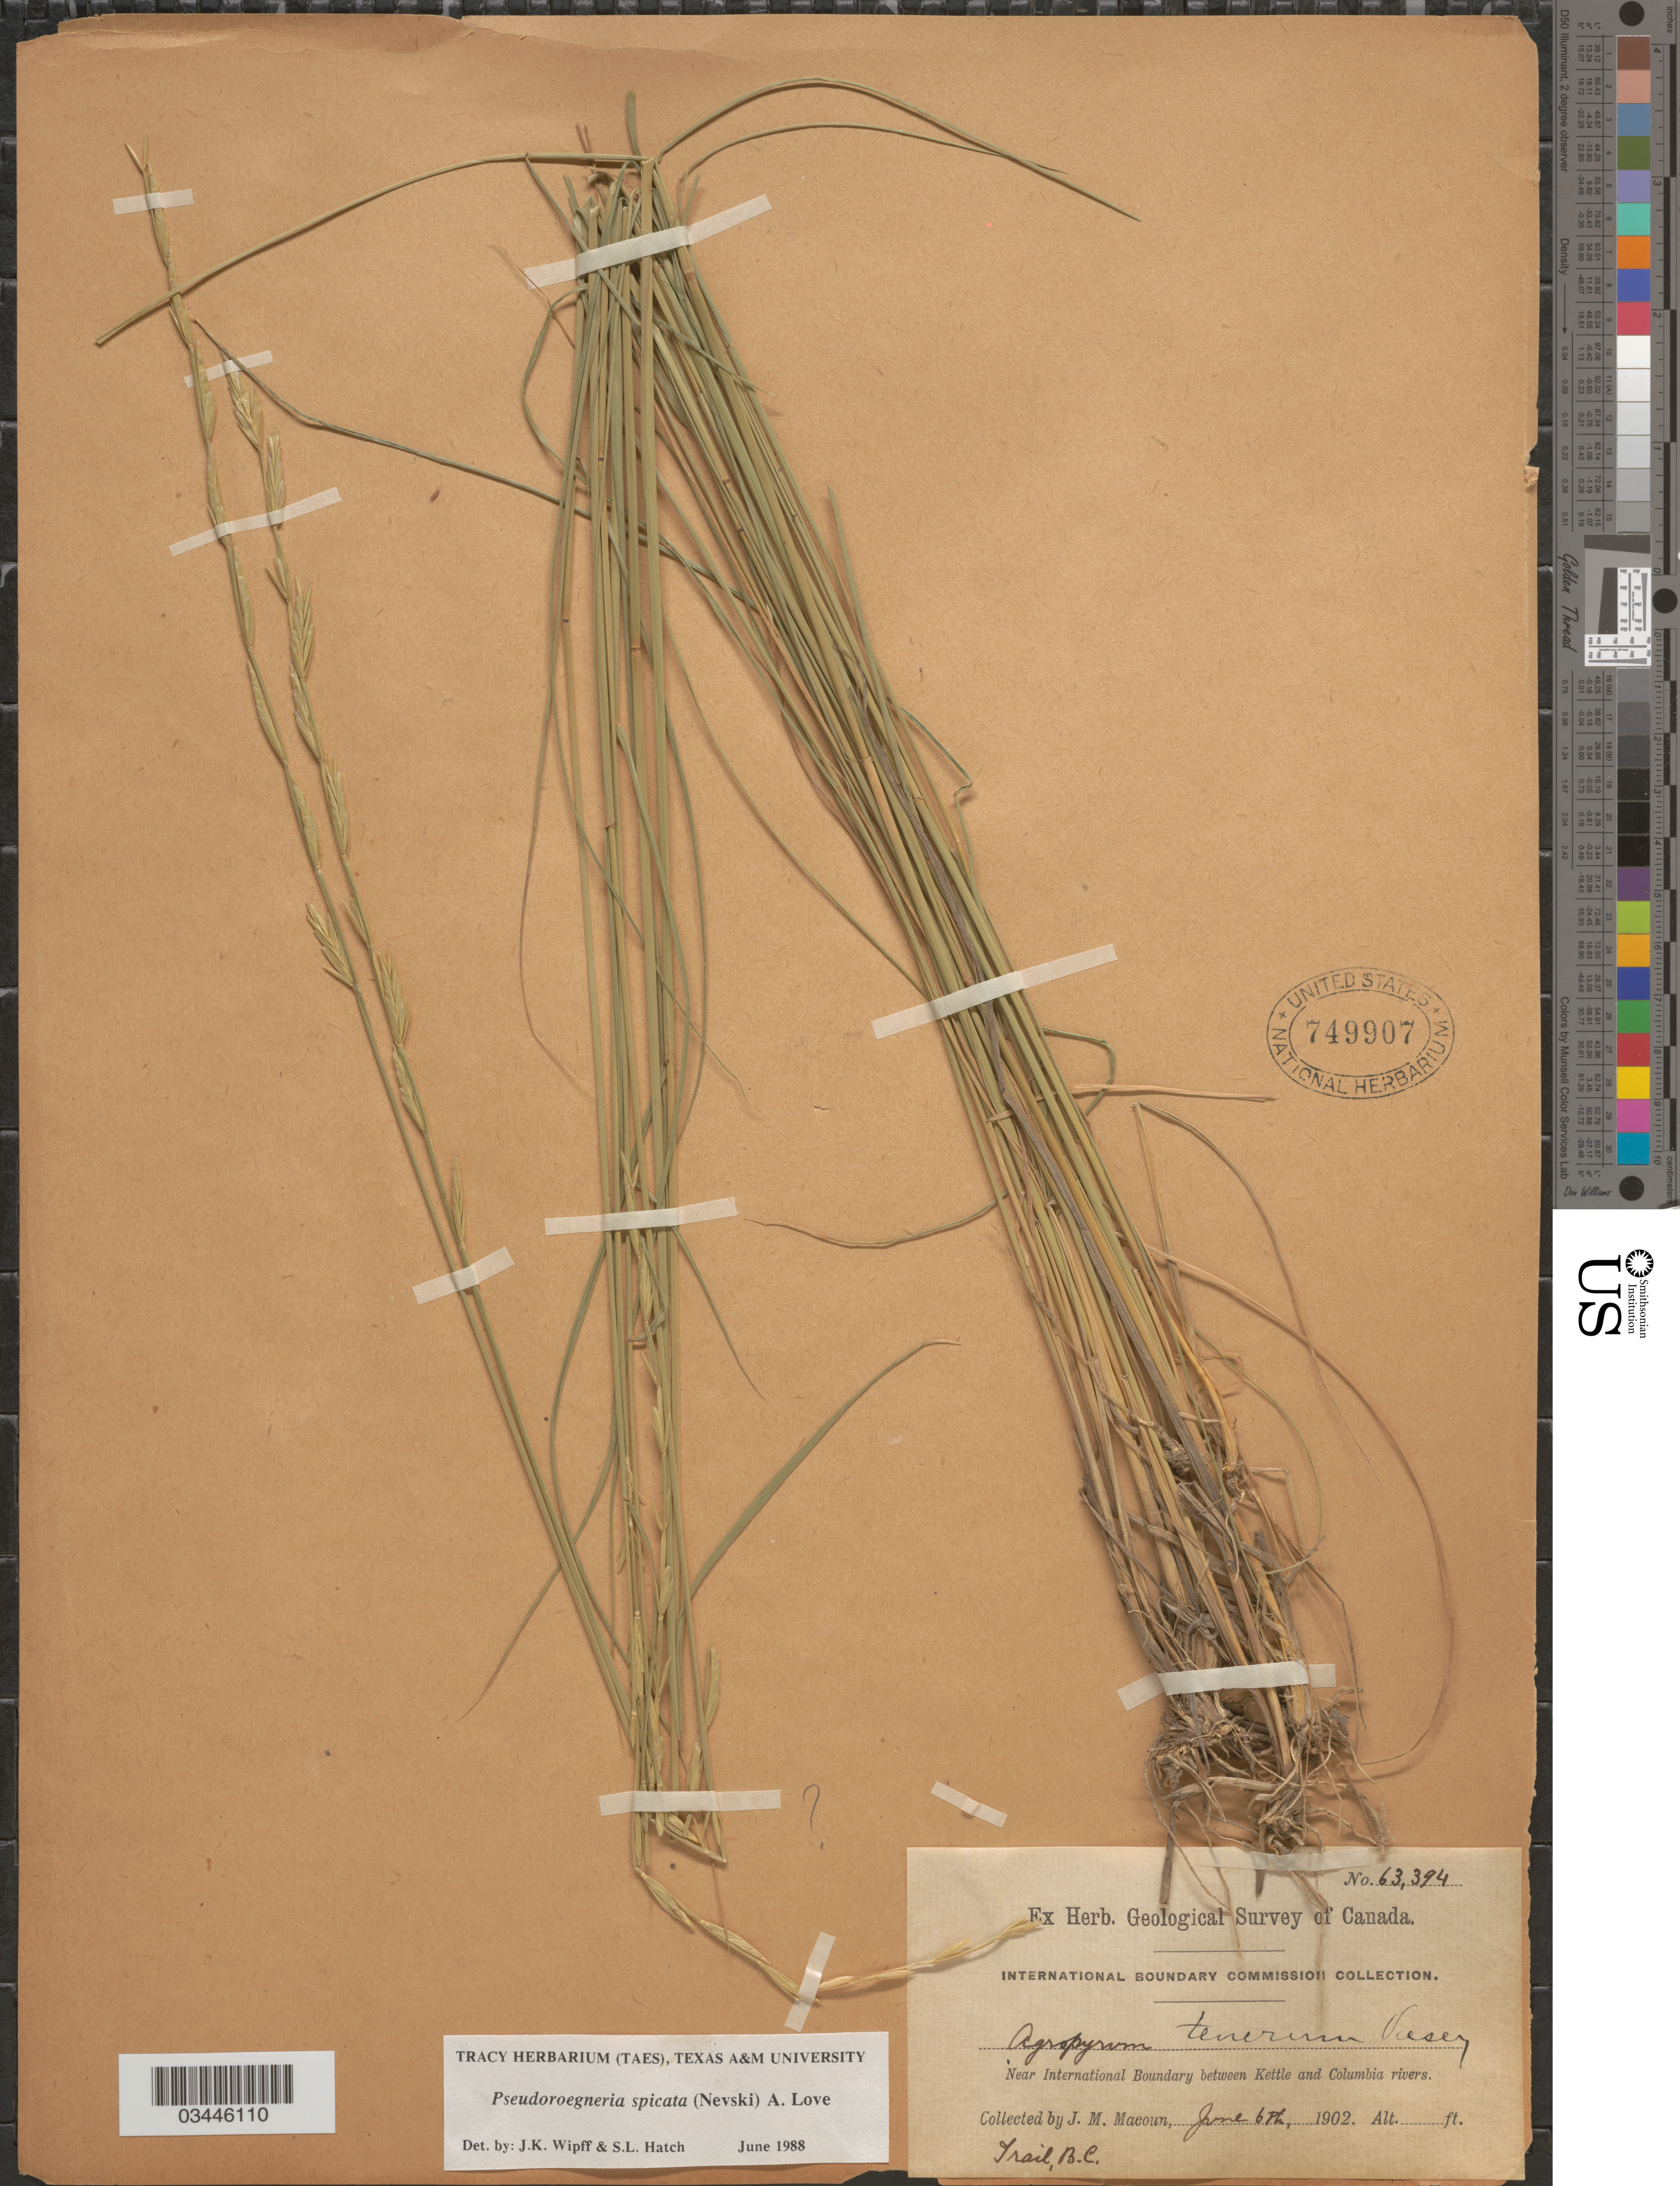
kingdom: Plantae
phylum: Tracheophyta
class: Liliopsida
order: Poales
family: Poaceae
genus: Pseudoroegneria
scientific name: Pseudoroegneria spicata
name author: (Pursh) Á. Löve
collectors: J. M. Macoun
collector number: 63394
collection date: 1902-06-06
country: Canada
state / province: British Columbia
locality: Geological Survey of Canada. Near International Boundary between Kettle and Columbia rivers.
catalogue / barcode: US 749907